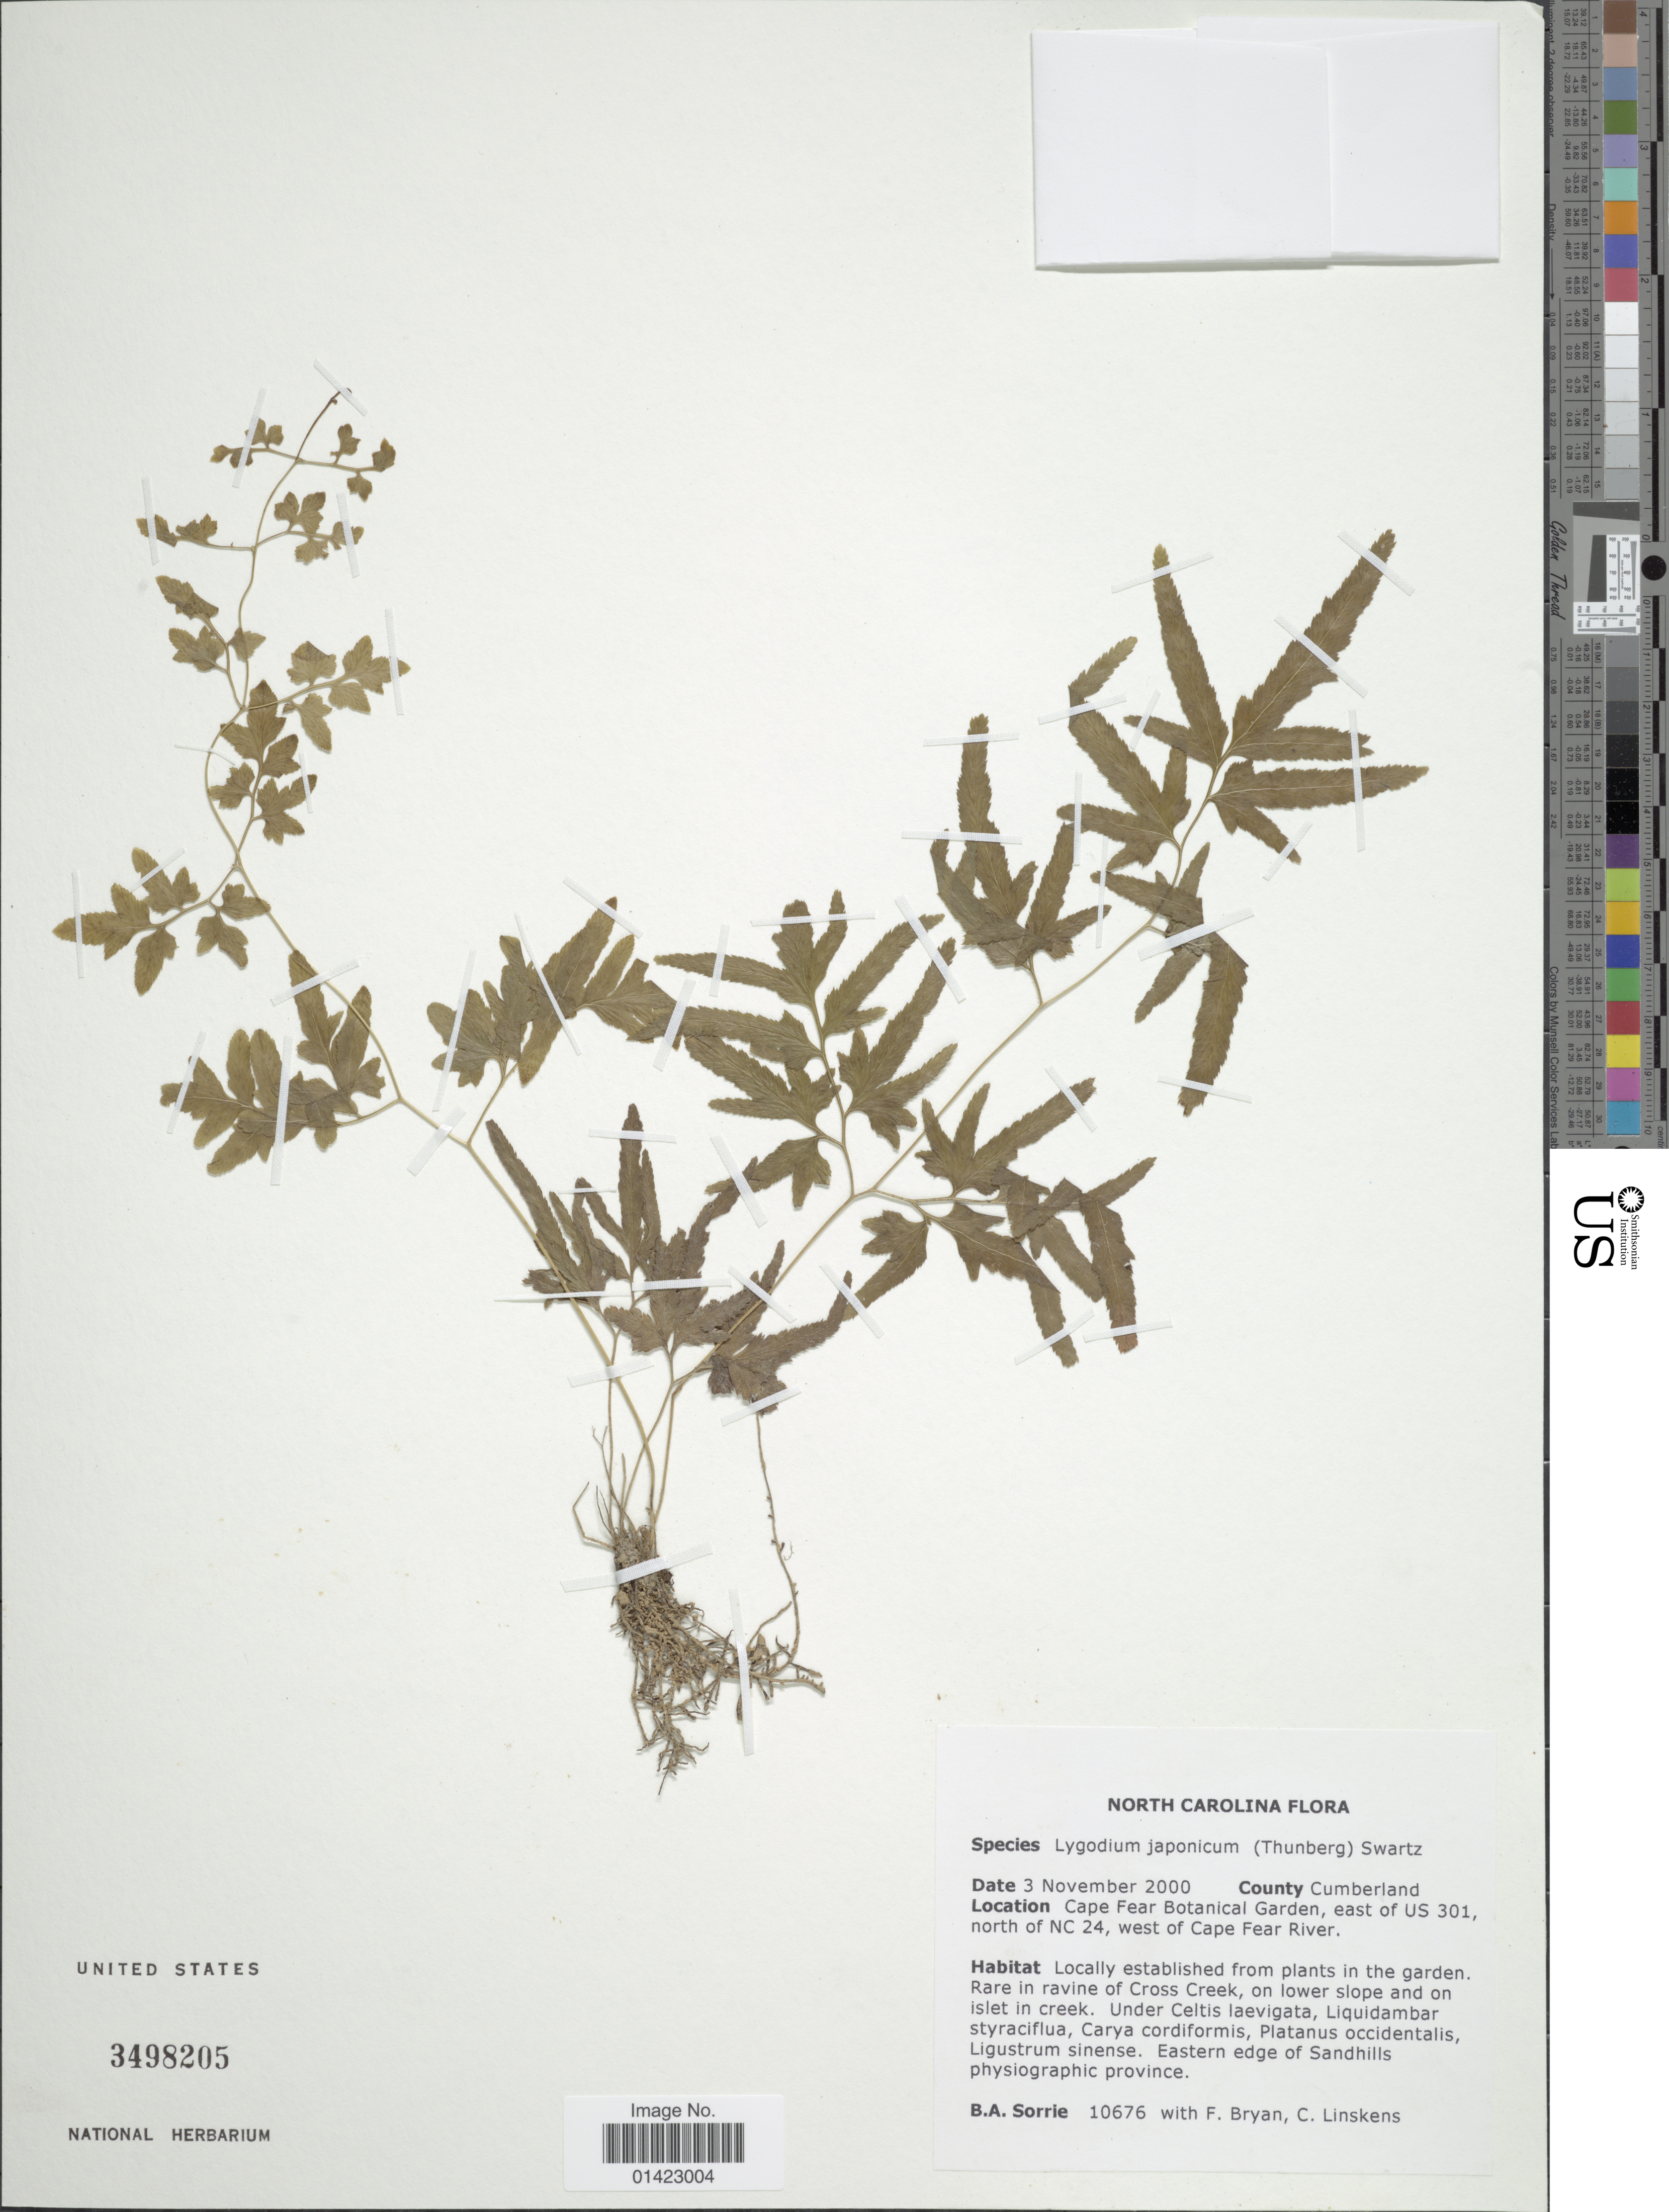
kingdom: Plantae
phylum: Tracheophyta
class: Polypodiopsida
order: Schizaeales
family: Lygodiaceae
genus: Lygodium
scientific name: Lygodium japonicum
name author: (Thunb.) Sw.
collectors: B. Sorrie, F. Bryan & C. Linskens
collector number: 10676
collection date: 2000-11-03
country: United States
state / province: North Carolina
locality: North Carolina, County Cumberland, Cape Fear Botanical Garden, east of US 301, north of NC 24, west of Cape Fear River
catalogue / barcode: US 3498205